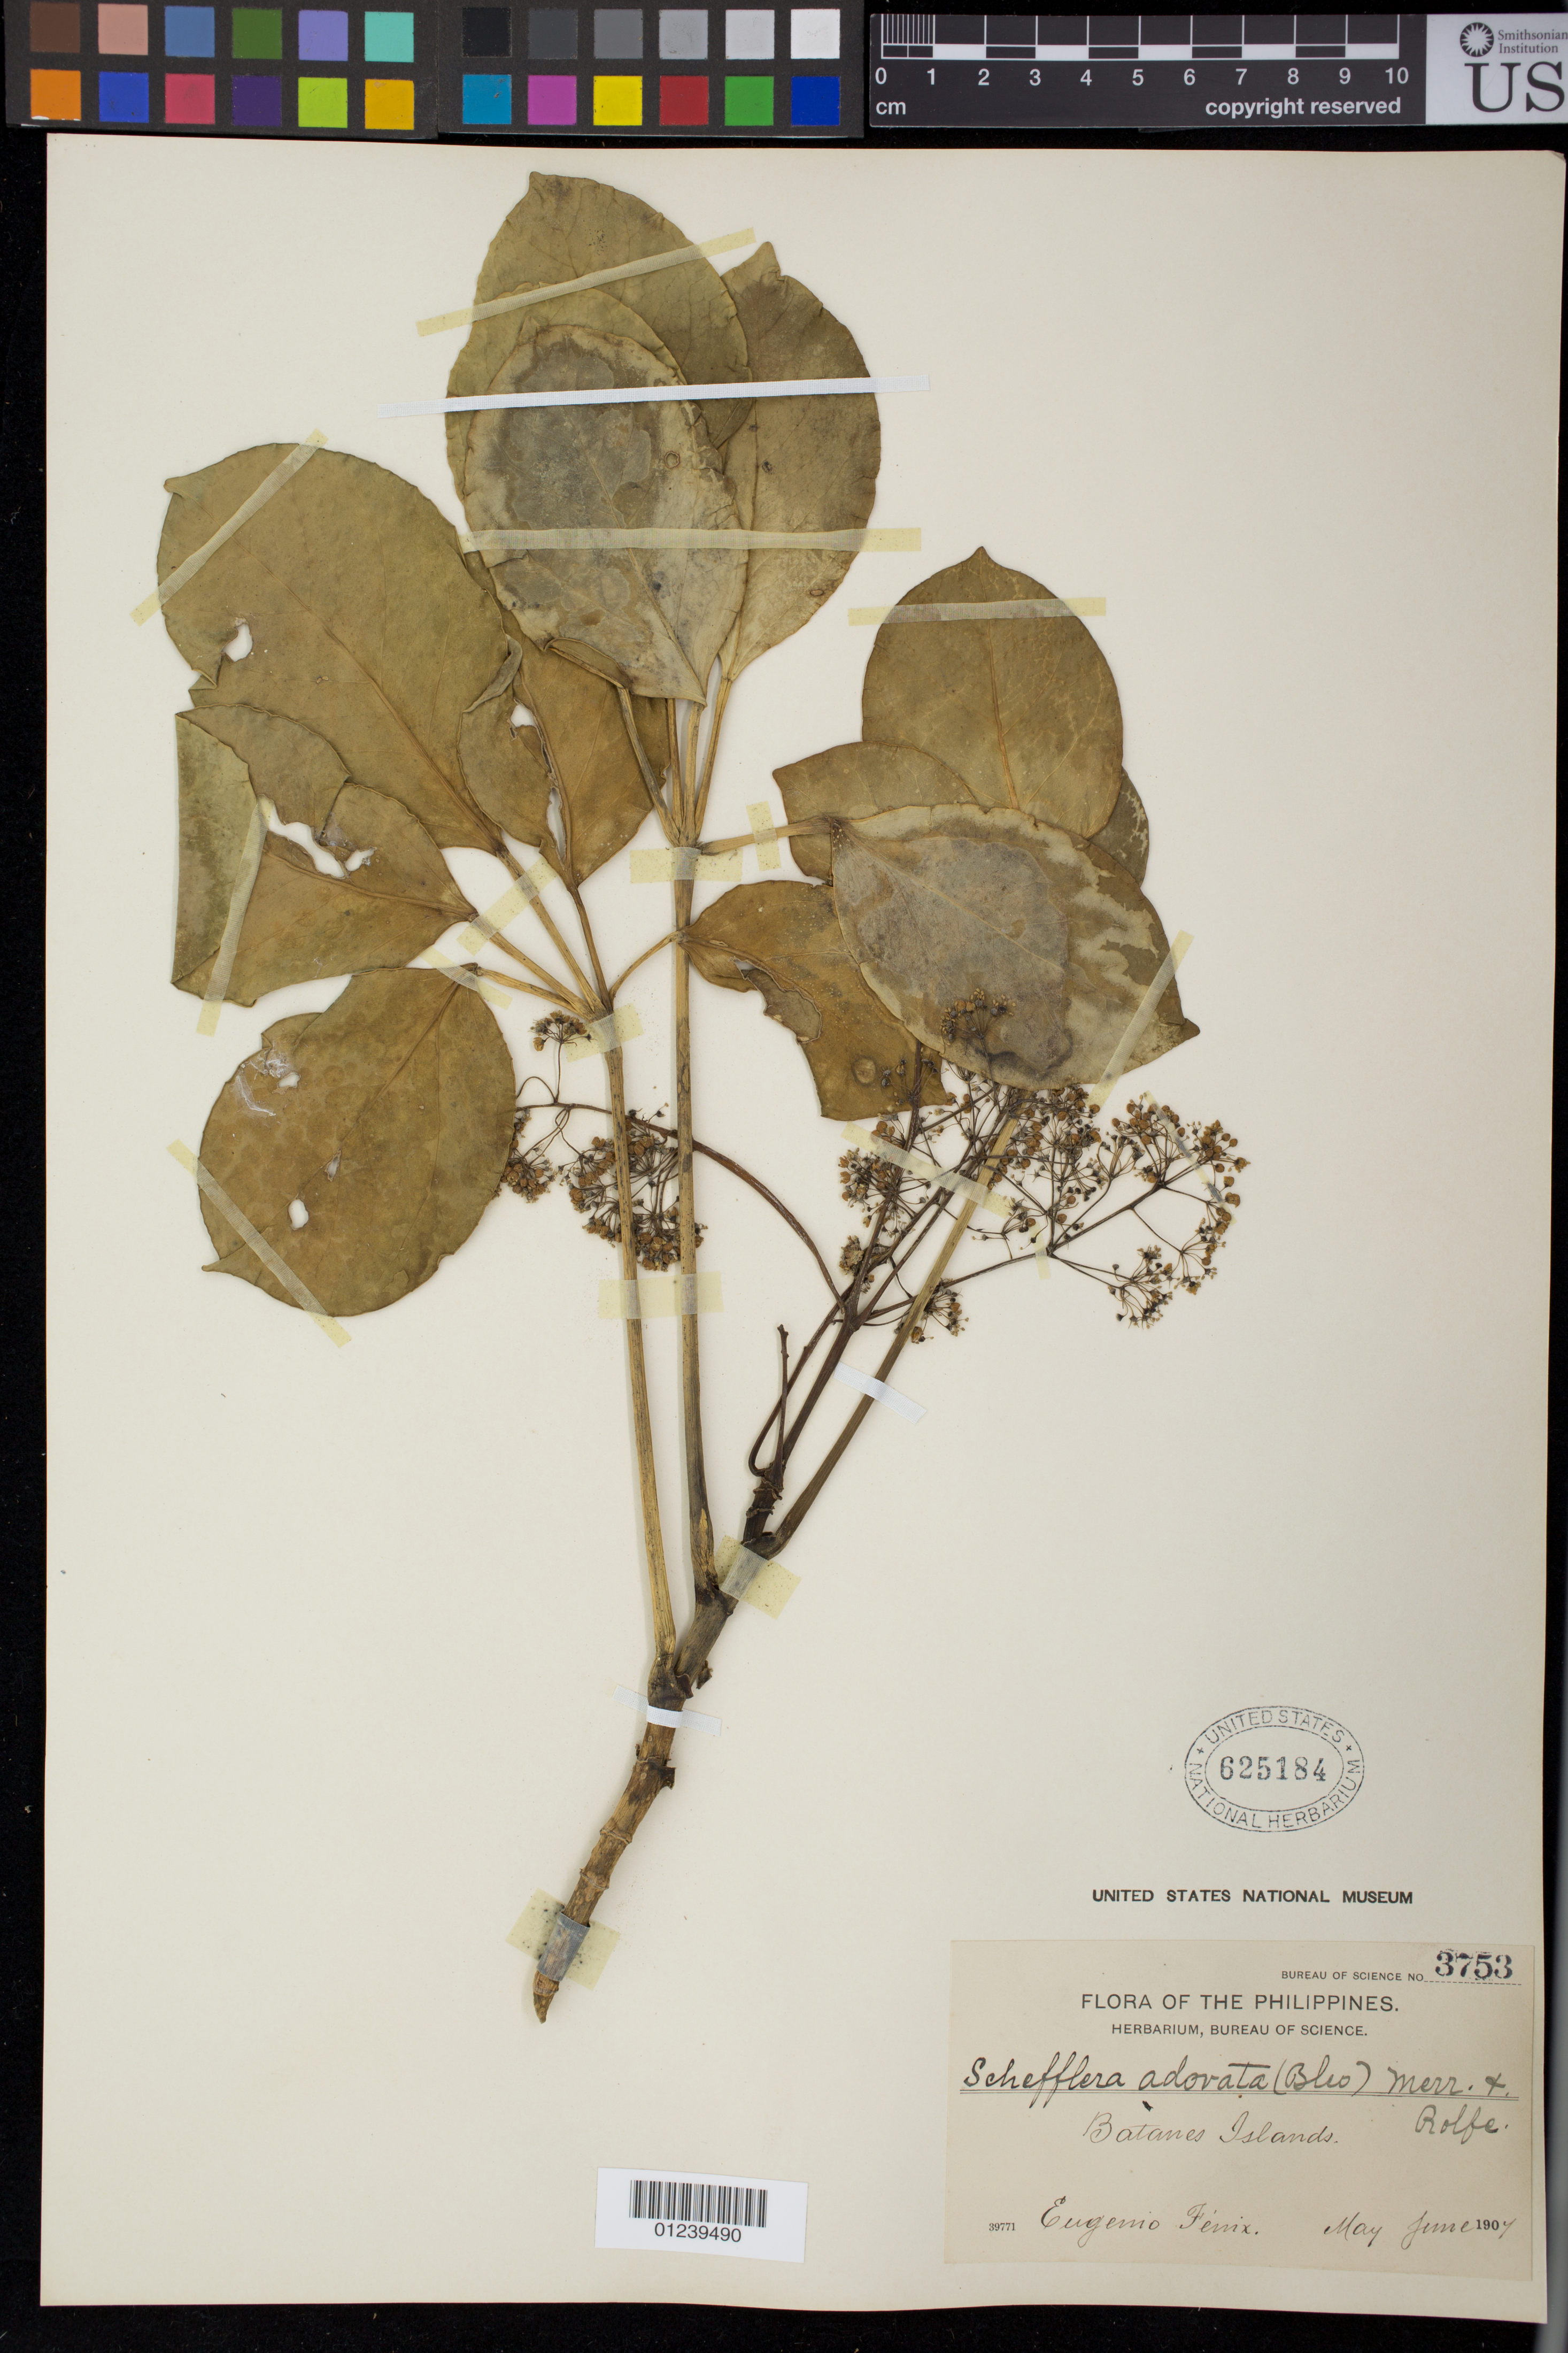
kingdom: Plantae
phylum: Tracheophyta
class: Magnoliopsida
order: Apiales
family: Araliaceae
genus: Schefflera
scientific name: Schefflera odorata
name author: (Blanco) Merr. & Rolfe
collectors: E. Fenix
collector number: Bur. Sci. 3753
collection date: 1907-05/1907-06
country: Philippines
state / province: Cagayan Valley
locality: Batanes Islands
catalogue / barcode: US 625184